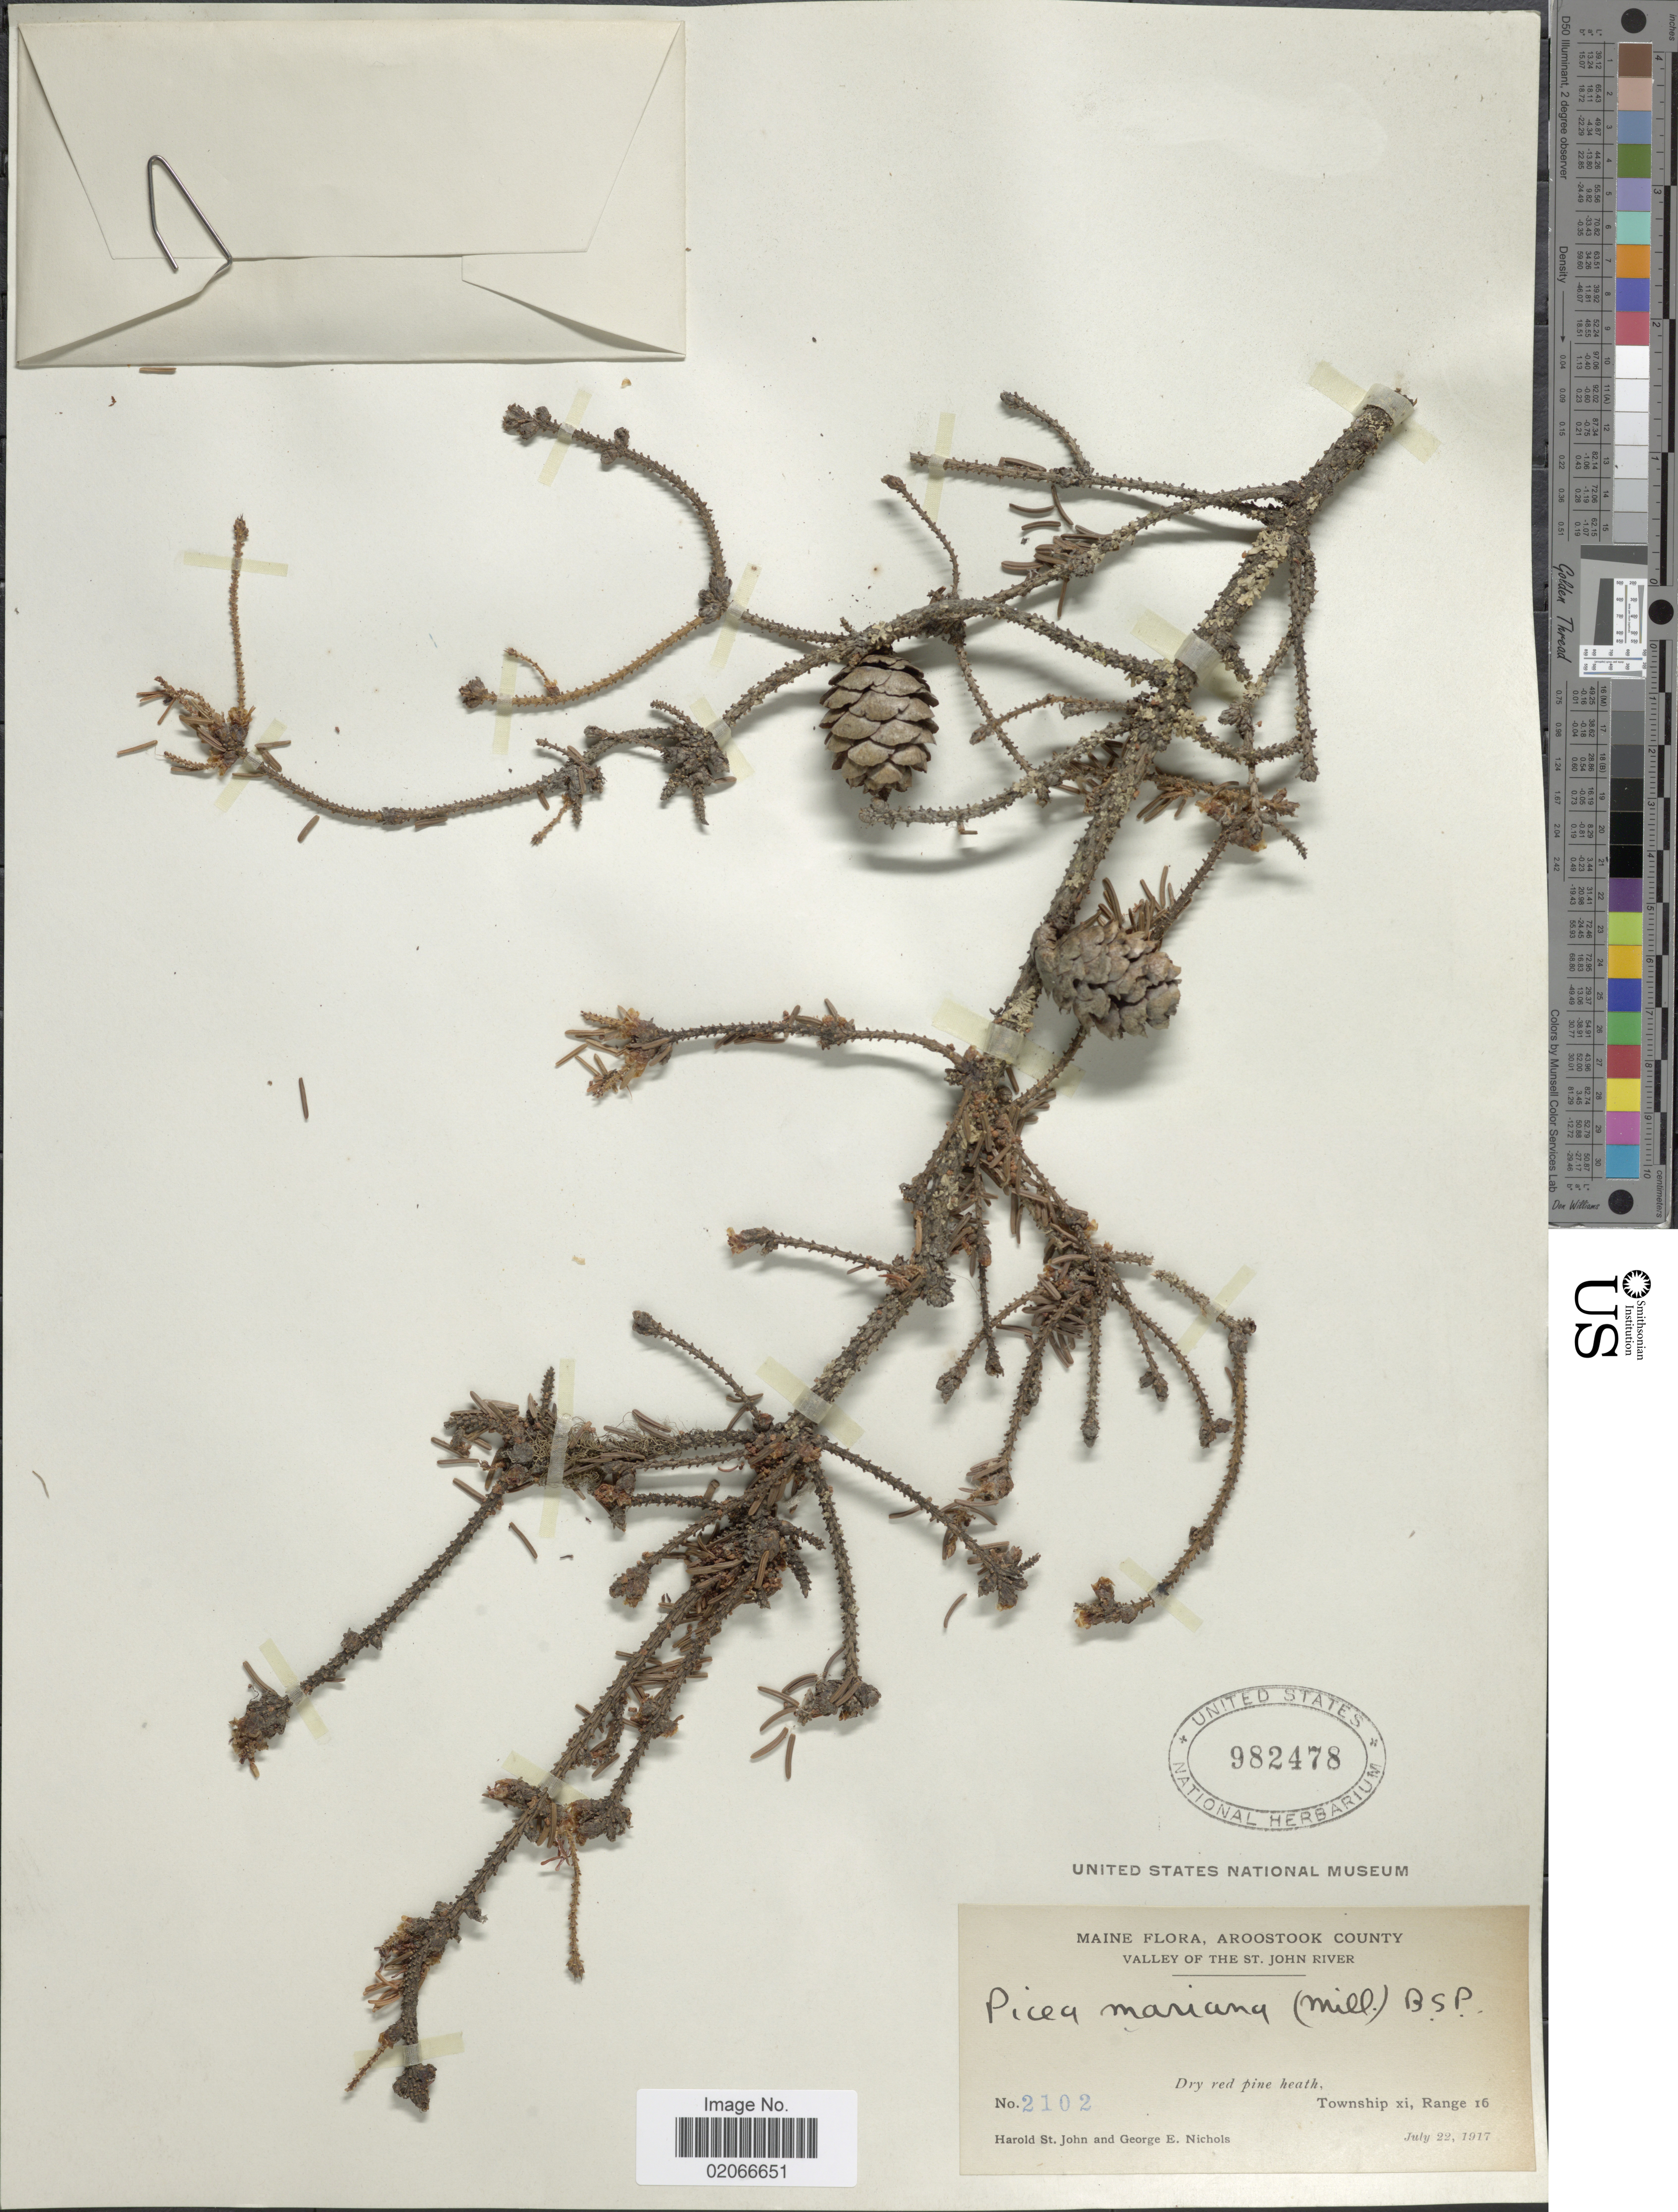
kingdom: Plantae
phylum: Tracheophyta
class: Pinopsida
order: Pinales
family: Pinaceae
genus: Picea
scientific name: Picea mariana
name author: (Mill.) Britton, Stearns & Poggenb.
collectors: H. St. John & G. E. Nichols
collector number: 2102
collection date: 1917-07-22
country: United States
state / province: Maine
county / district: Aroostook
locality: Valley of the St. John River, Township xi, Range 16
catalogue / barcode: US 982478